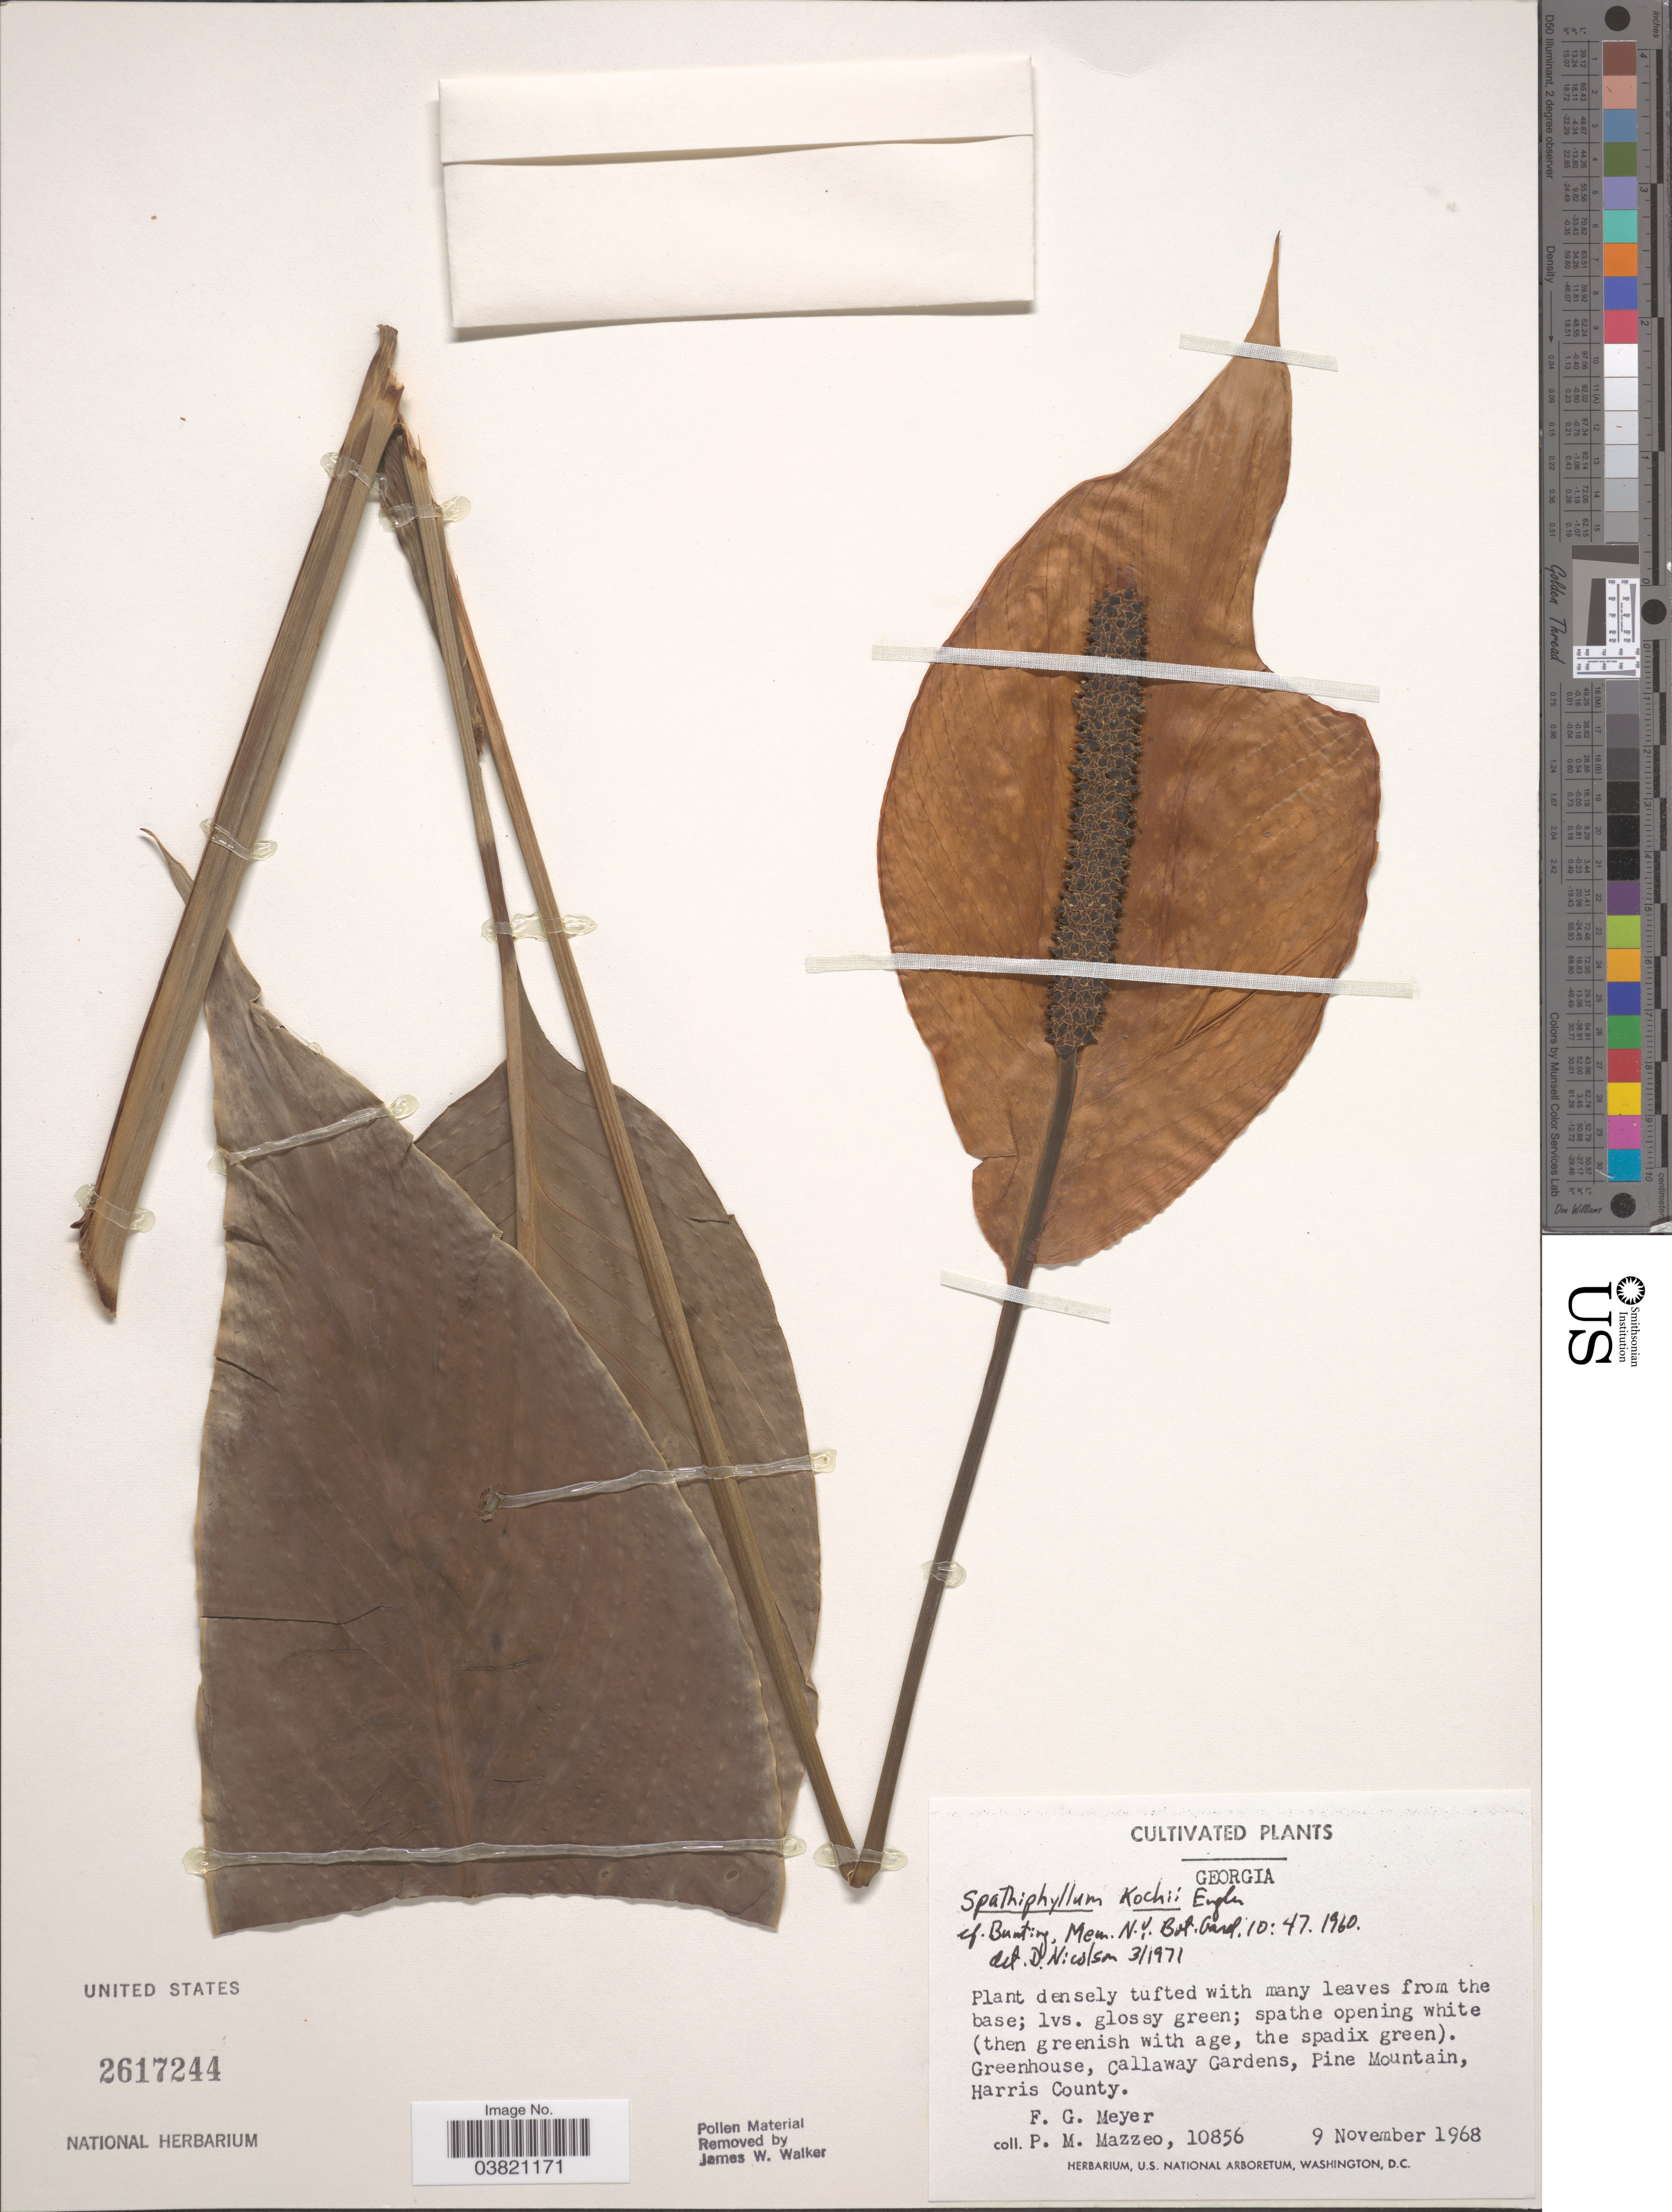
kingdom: Plantae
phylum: Tracheophyta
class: Liliopsida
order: Alismatales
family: Araceae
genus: Spathiphyllum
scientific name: Spathiphyllum kochii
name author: Engl. & K. Krause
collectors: F. G. Meyer & P. Mazzeo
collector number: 10856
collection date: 1968-11-09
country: United States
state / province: Georgia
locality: Greenhouse, Callaway Gardens, Pine Mountains, Harris County.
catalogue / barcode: US 2617244